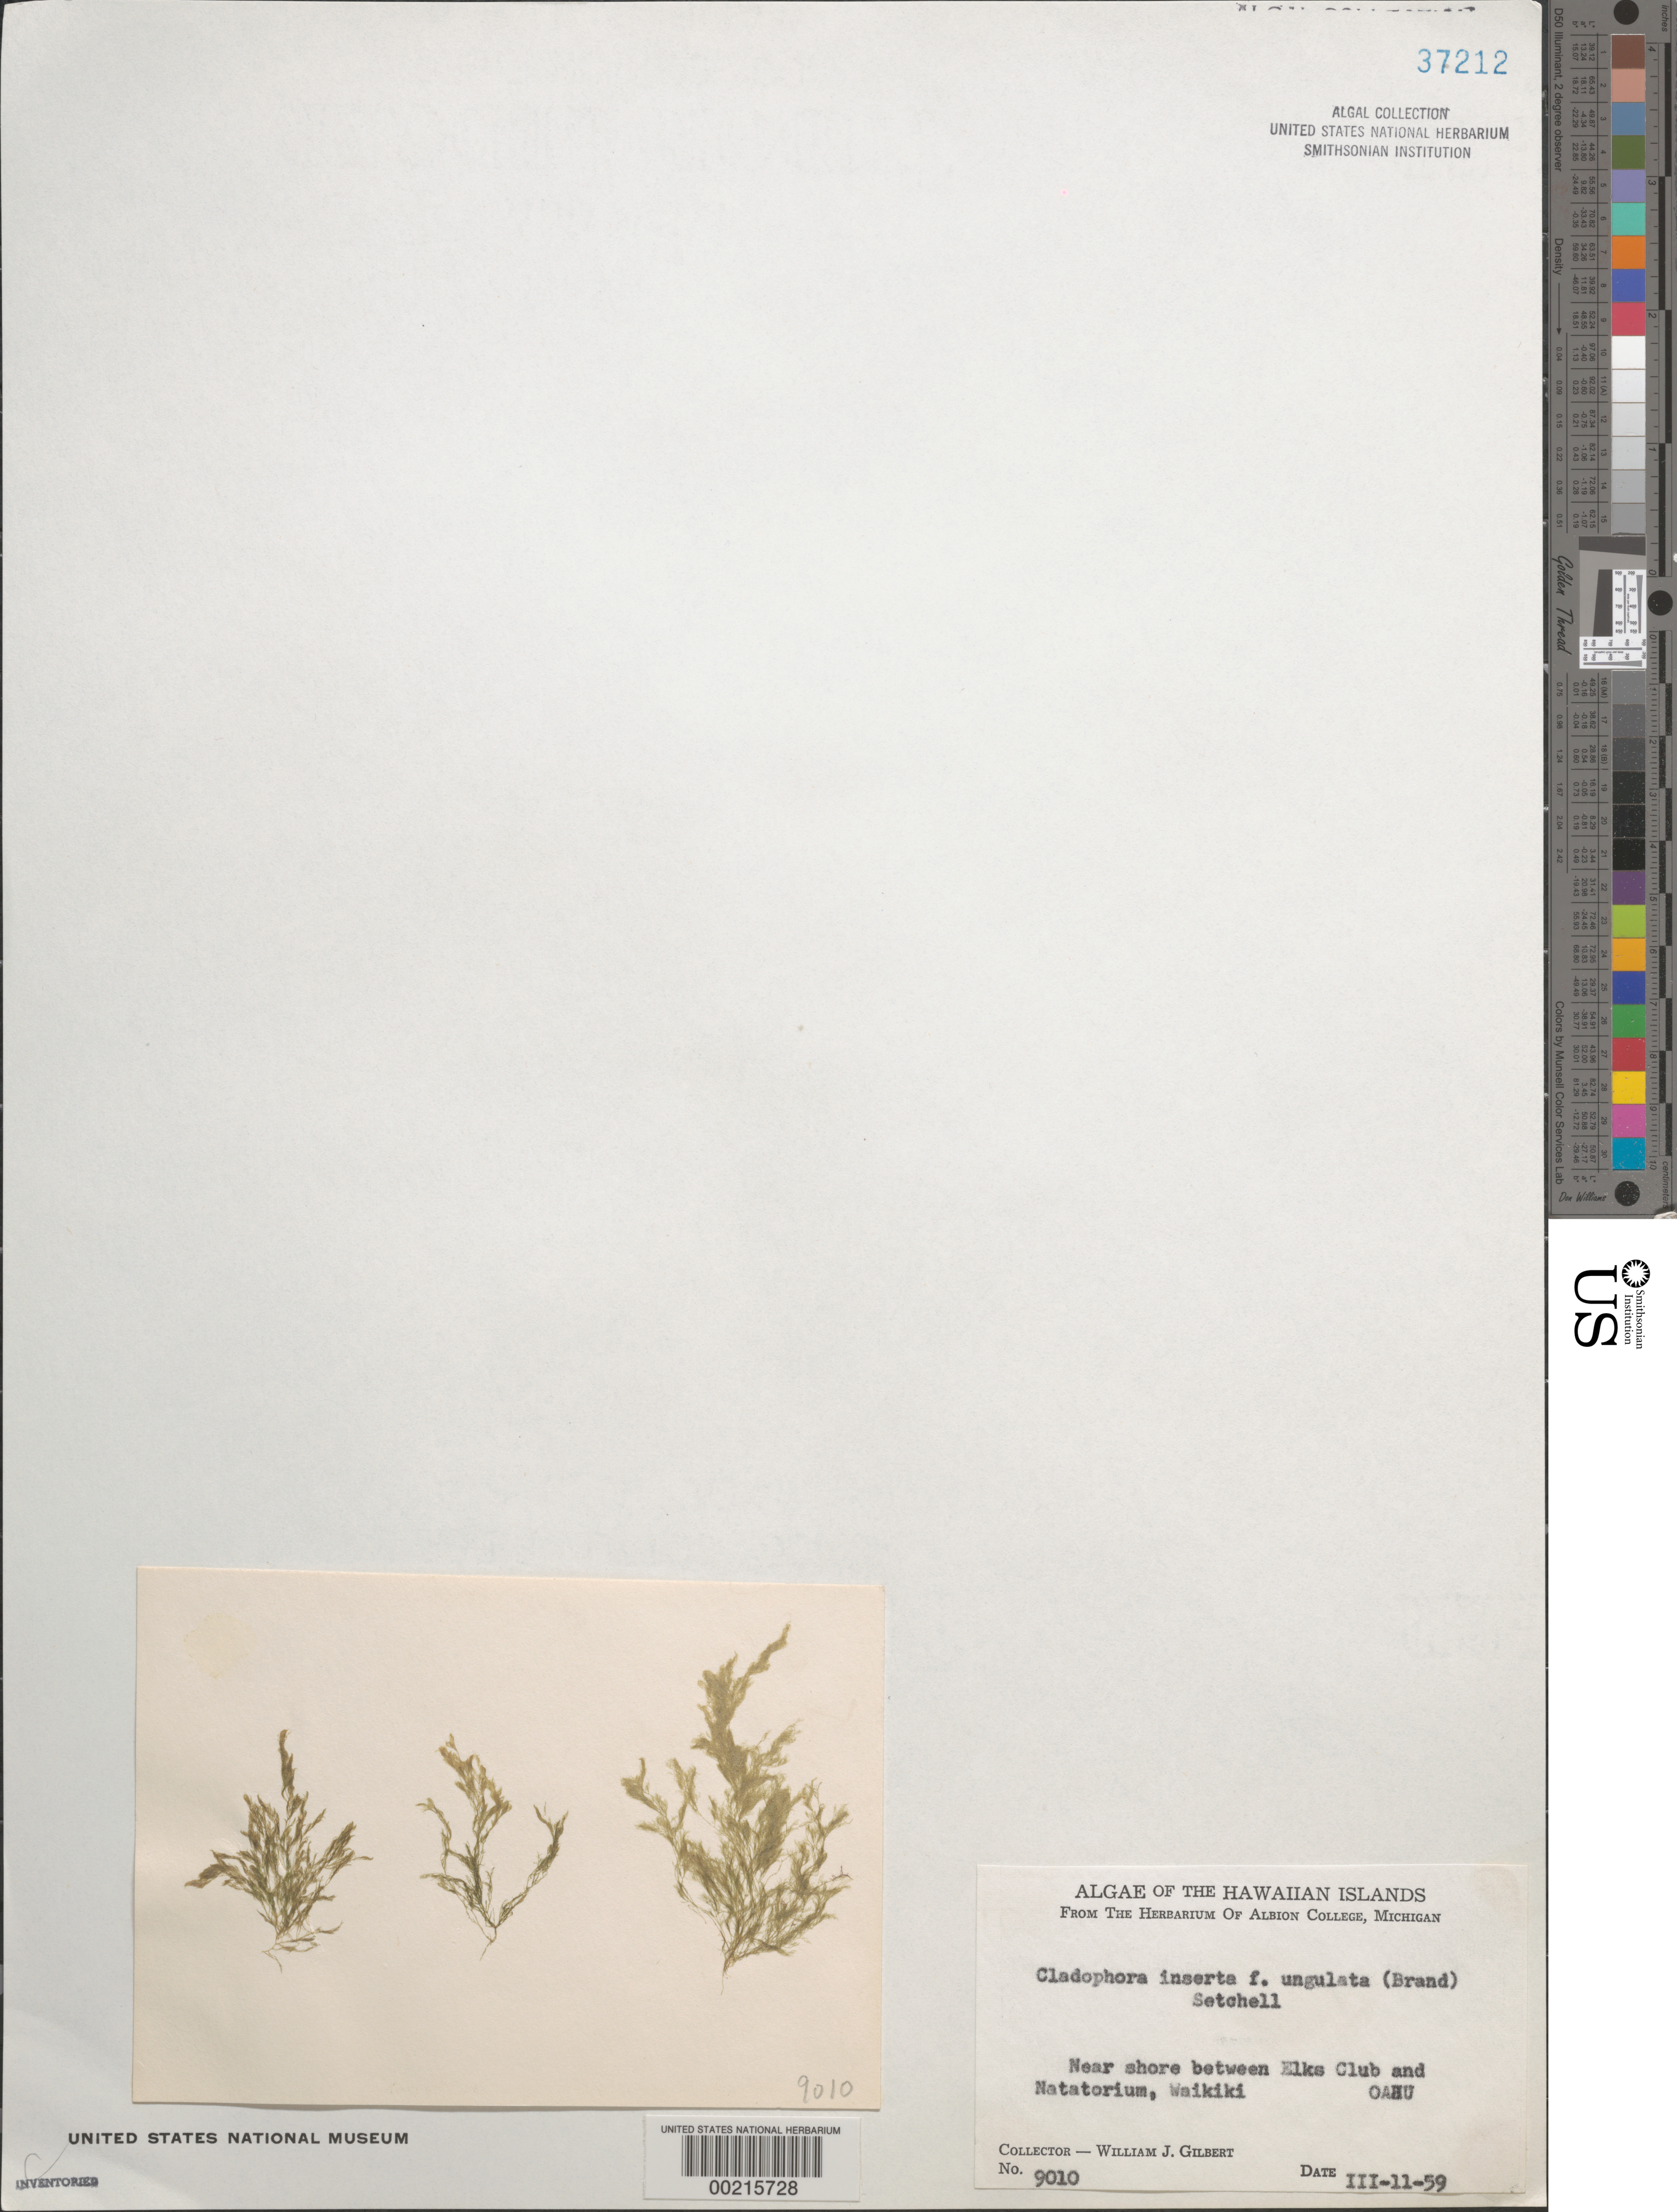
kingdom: Plantae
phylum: Chlorophyta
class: Ulvophyceae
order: Cladophorales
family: Cladophoraceae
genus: Cladophora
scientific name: Cladophora vagabunda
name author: (L.) C. Hoek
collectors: W. J. Gilbert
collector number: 9010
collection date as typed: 11 Mar 1959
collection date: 1959-03-11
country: United States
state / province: Hawaii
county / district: Honolulu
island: Oahu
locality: Waikiki between Elks Club and Natatorium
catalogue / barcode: US 37212